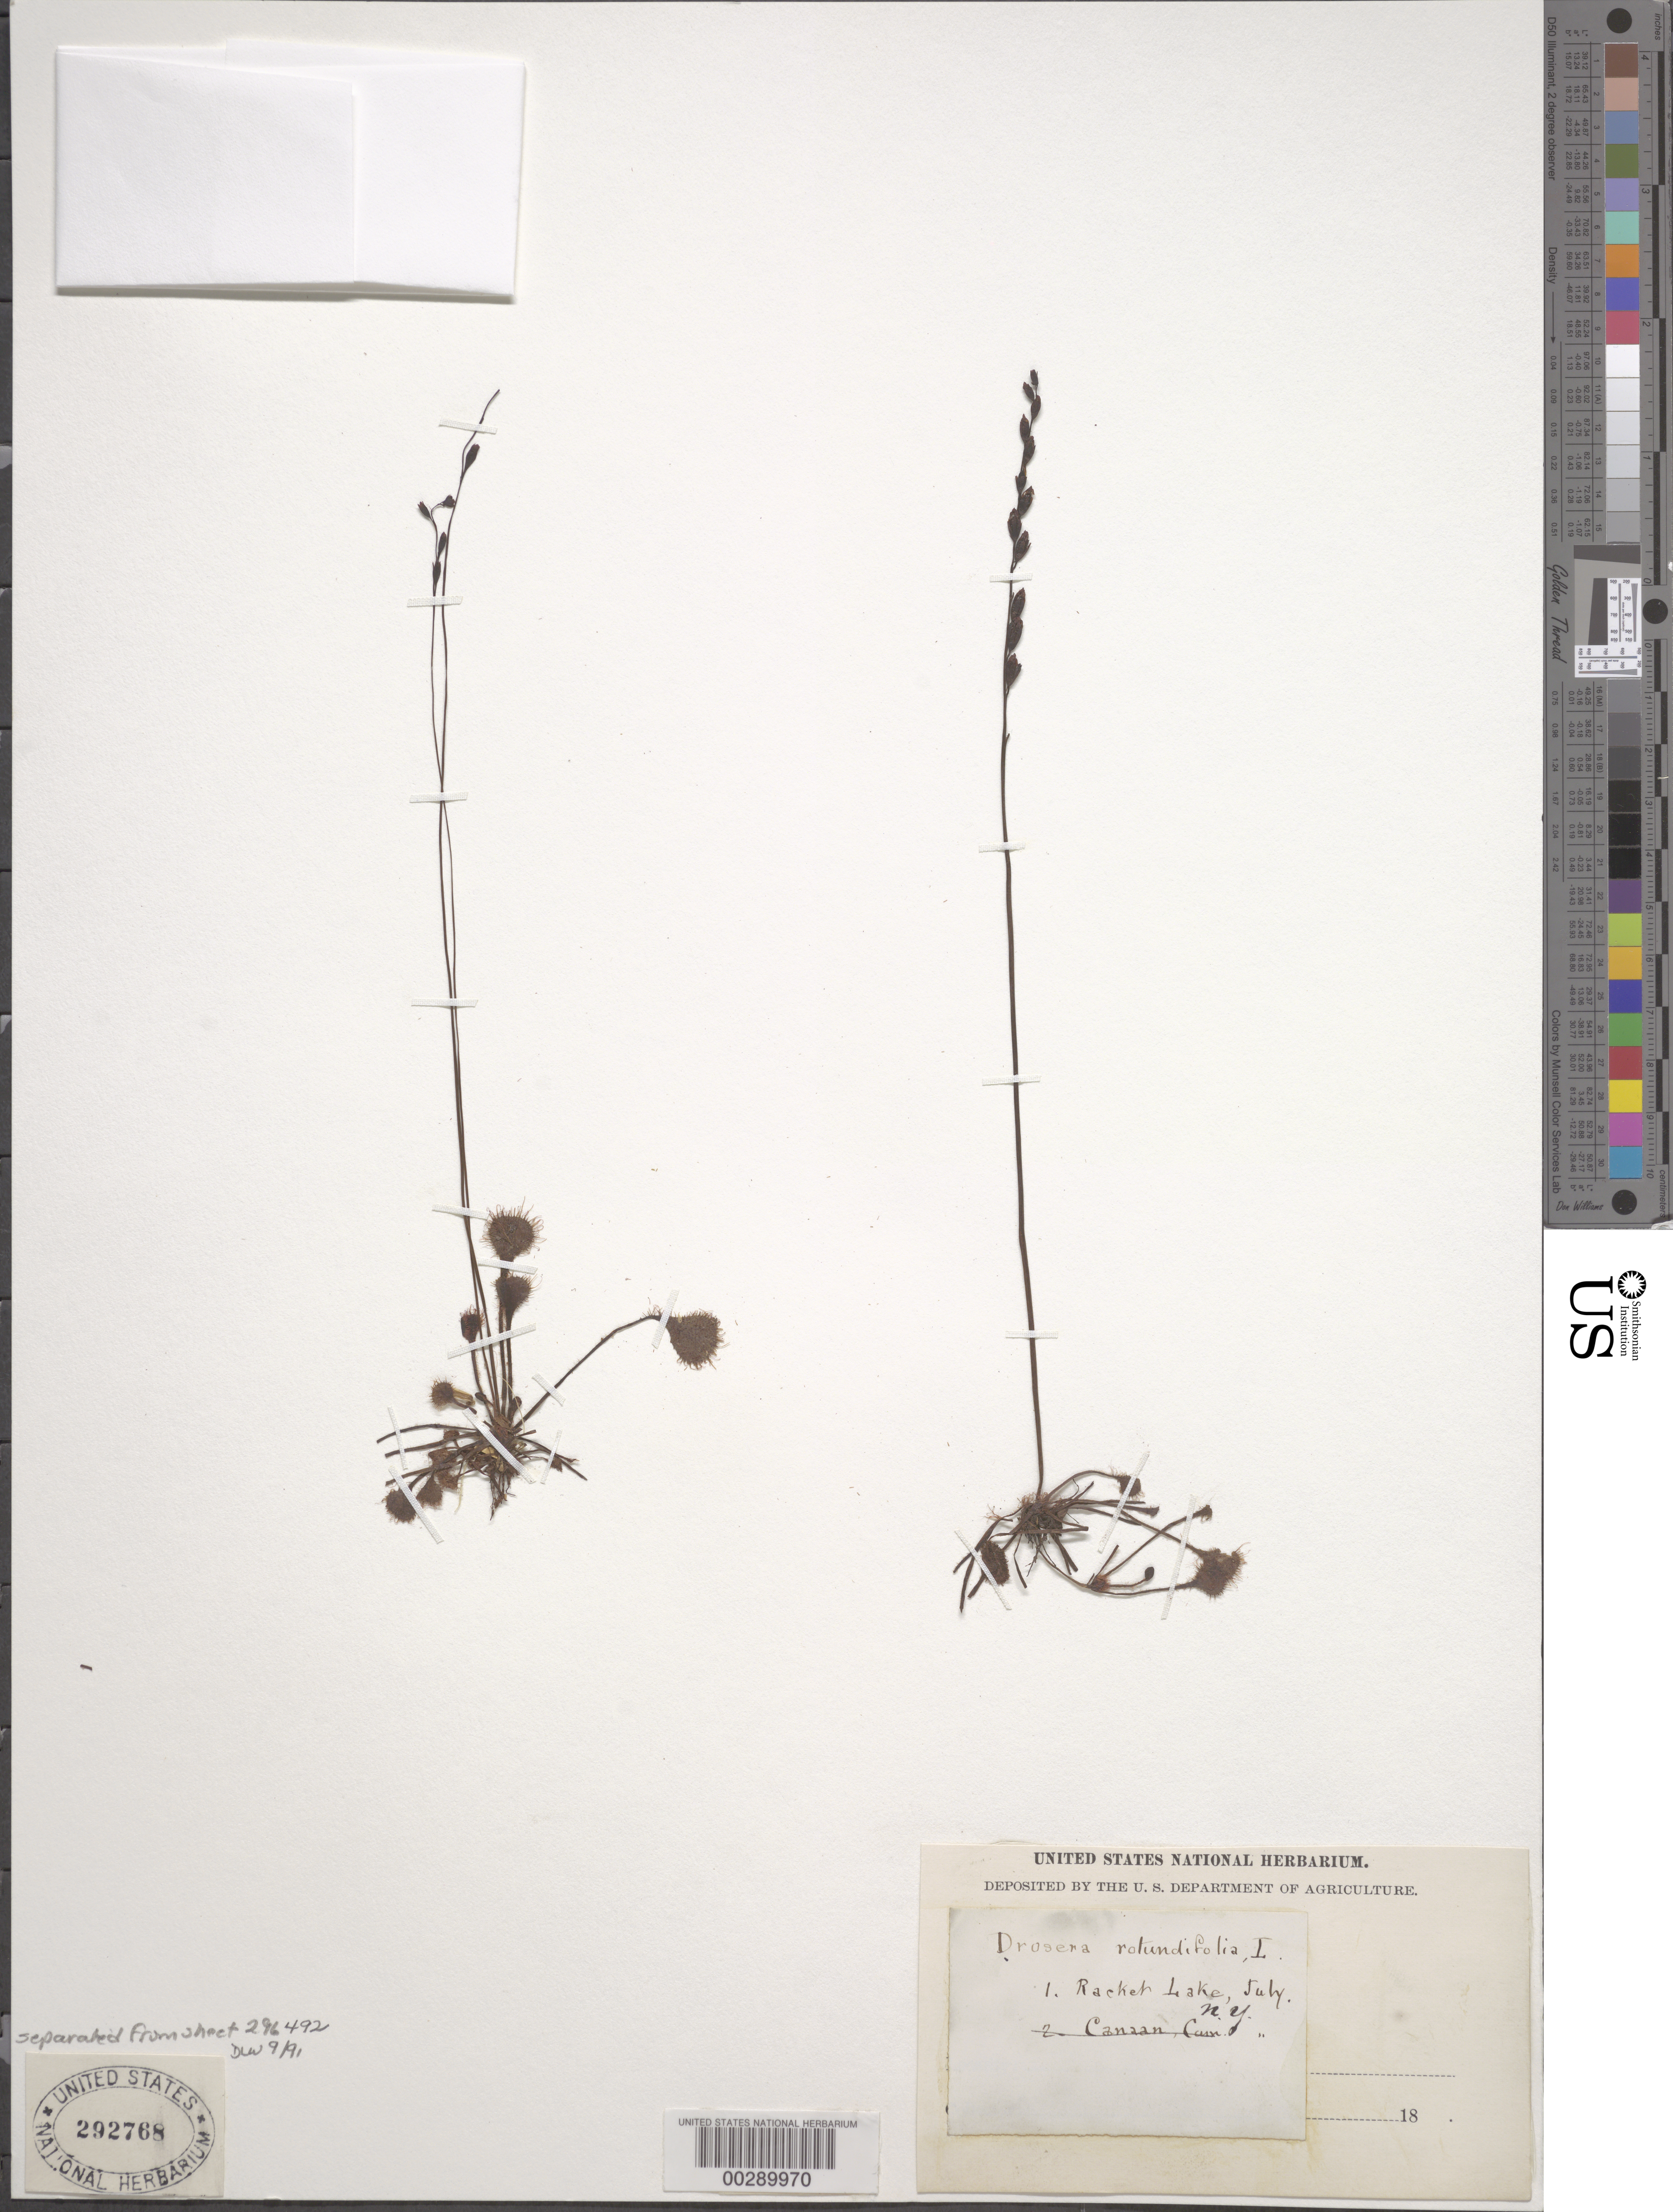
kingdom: Plantae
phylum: Tracheophyta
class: Magnoliopsida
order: Caryophyllales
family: Droseraceae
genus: Drosera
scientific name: Drosera rotundifolia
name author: L.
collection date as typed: Jul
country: United States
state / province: New York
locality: Racket lake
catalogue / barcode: US 292768